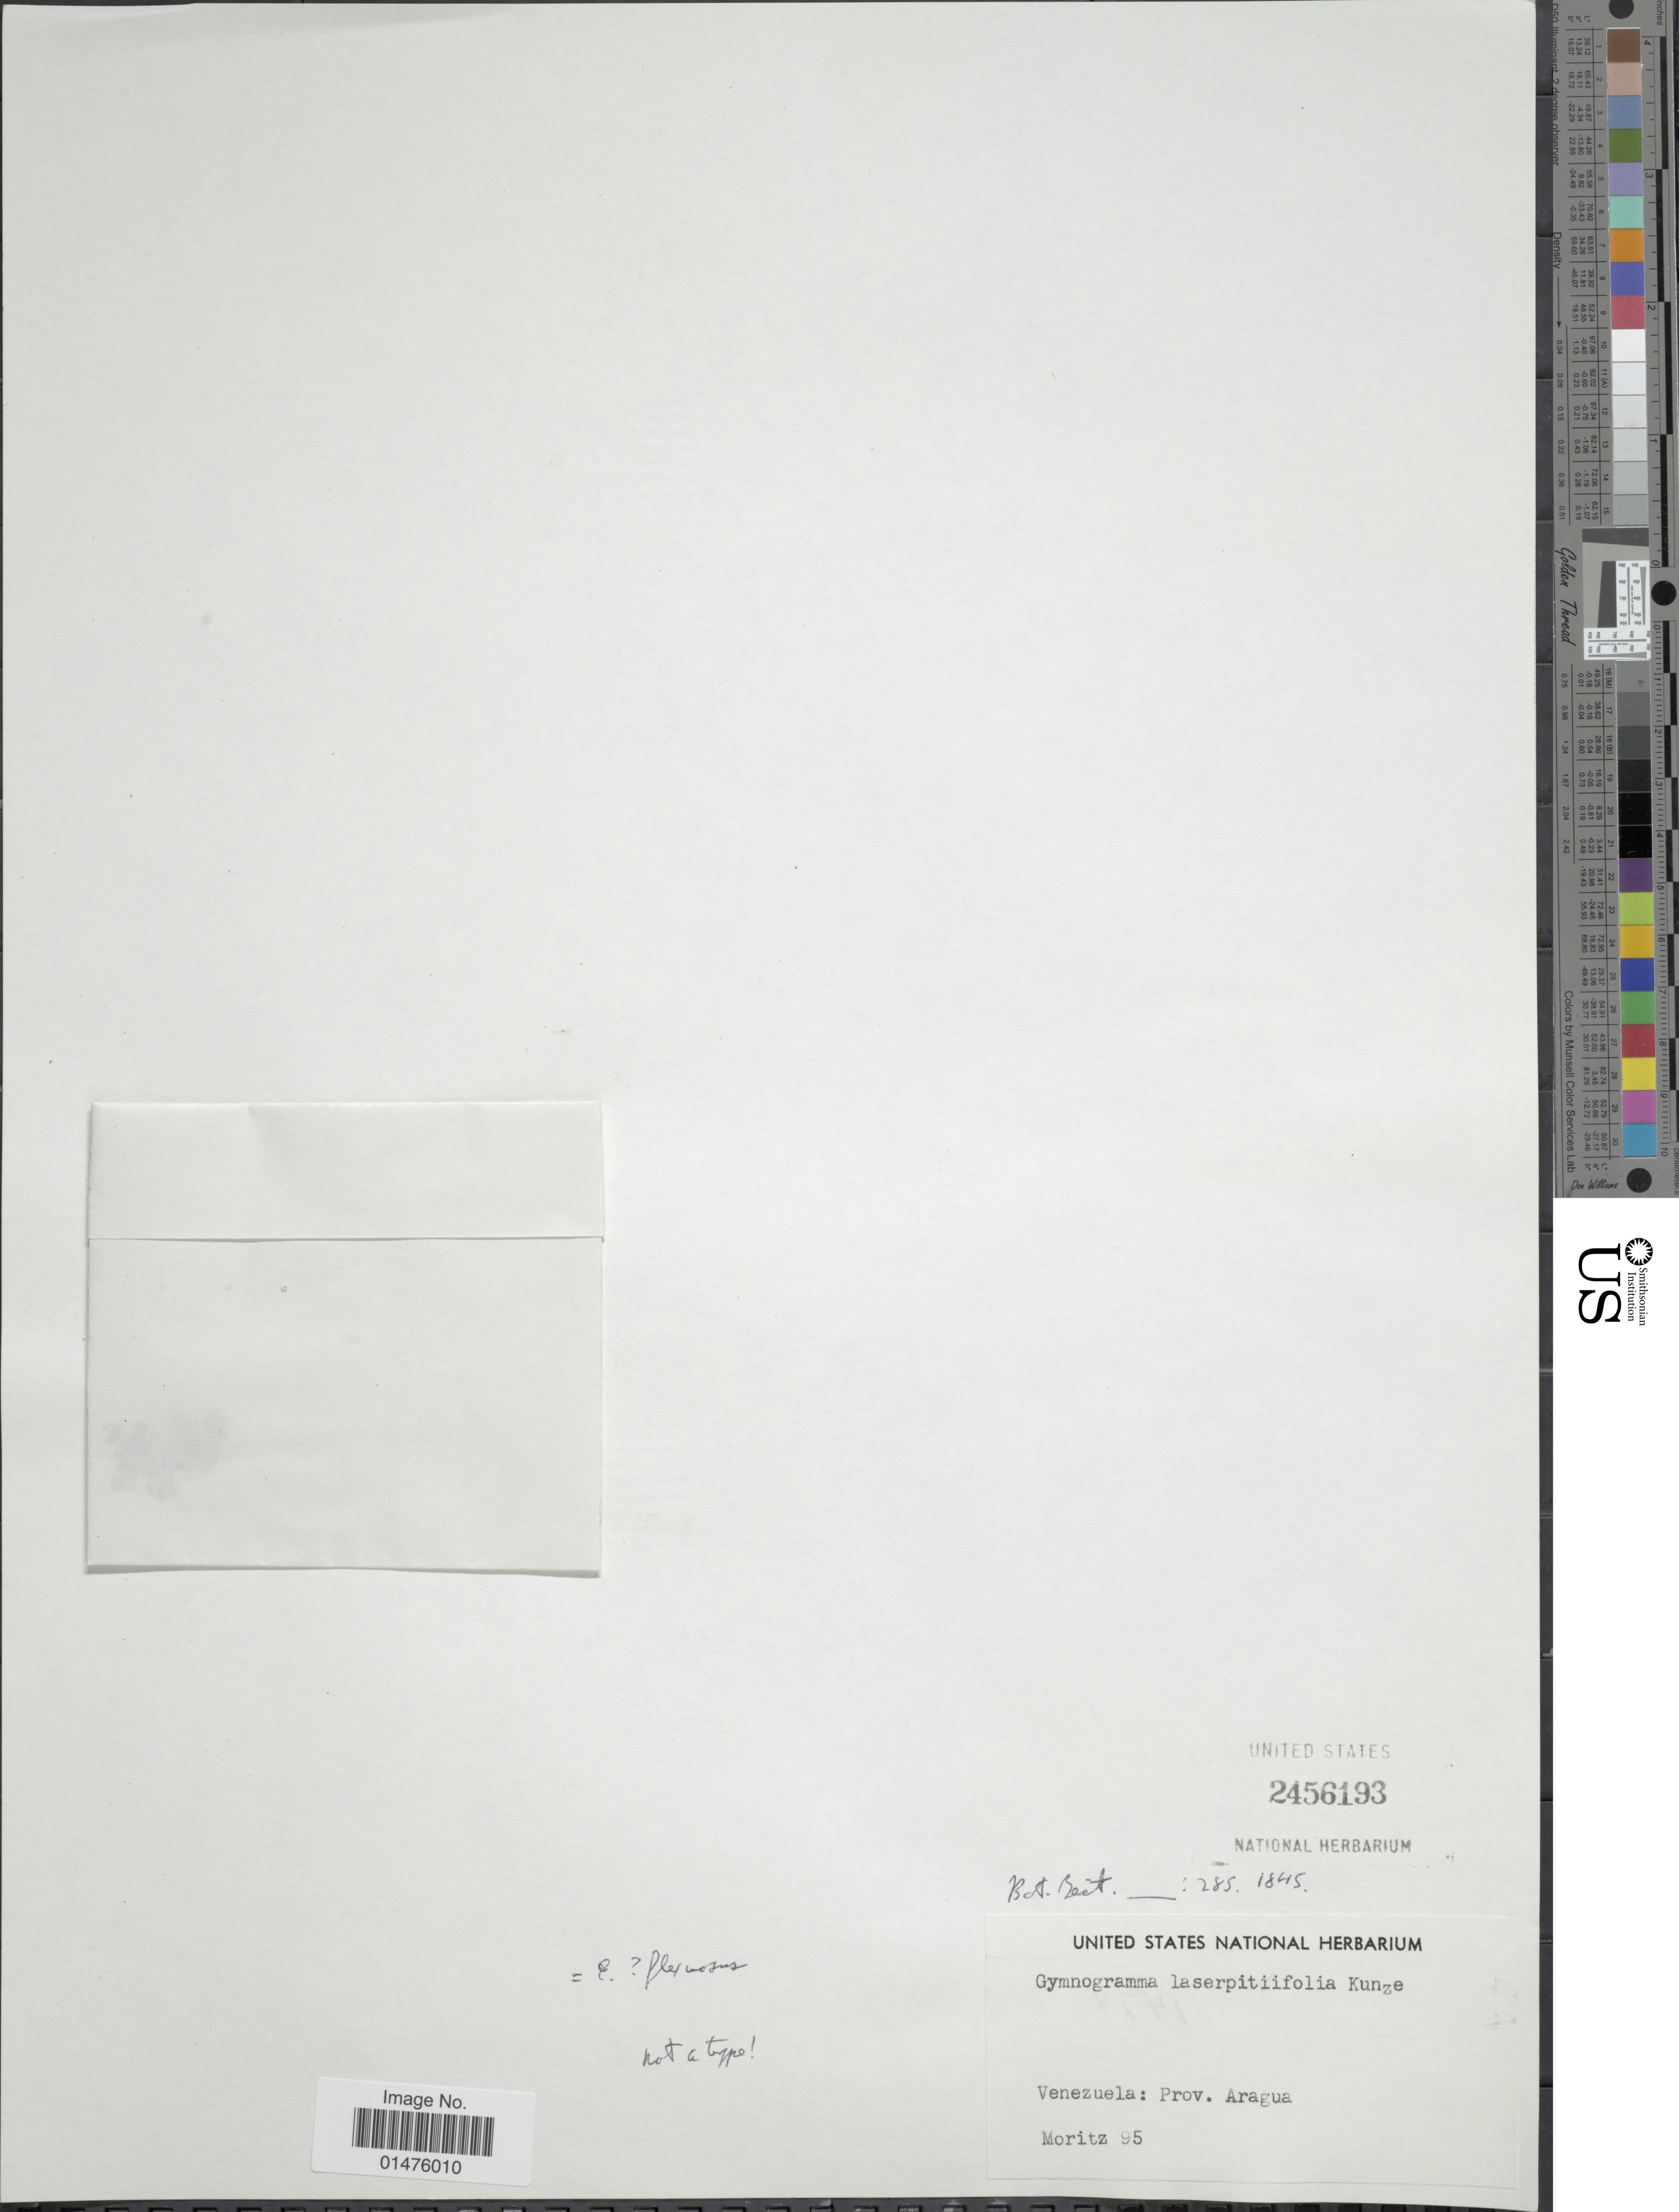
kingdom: Plantae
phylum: Tracheophyta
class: Polypodiopsida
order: Polypodiales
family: Pteridaceae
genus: Jamesonia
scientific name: Jamesonia flexuosa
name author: (Humb. & Bonpl.) Christenh.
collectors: Moritz, --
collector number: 95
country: Venezuela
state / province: Aragua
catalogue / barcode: US 2456193